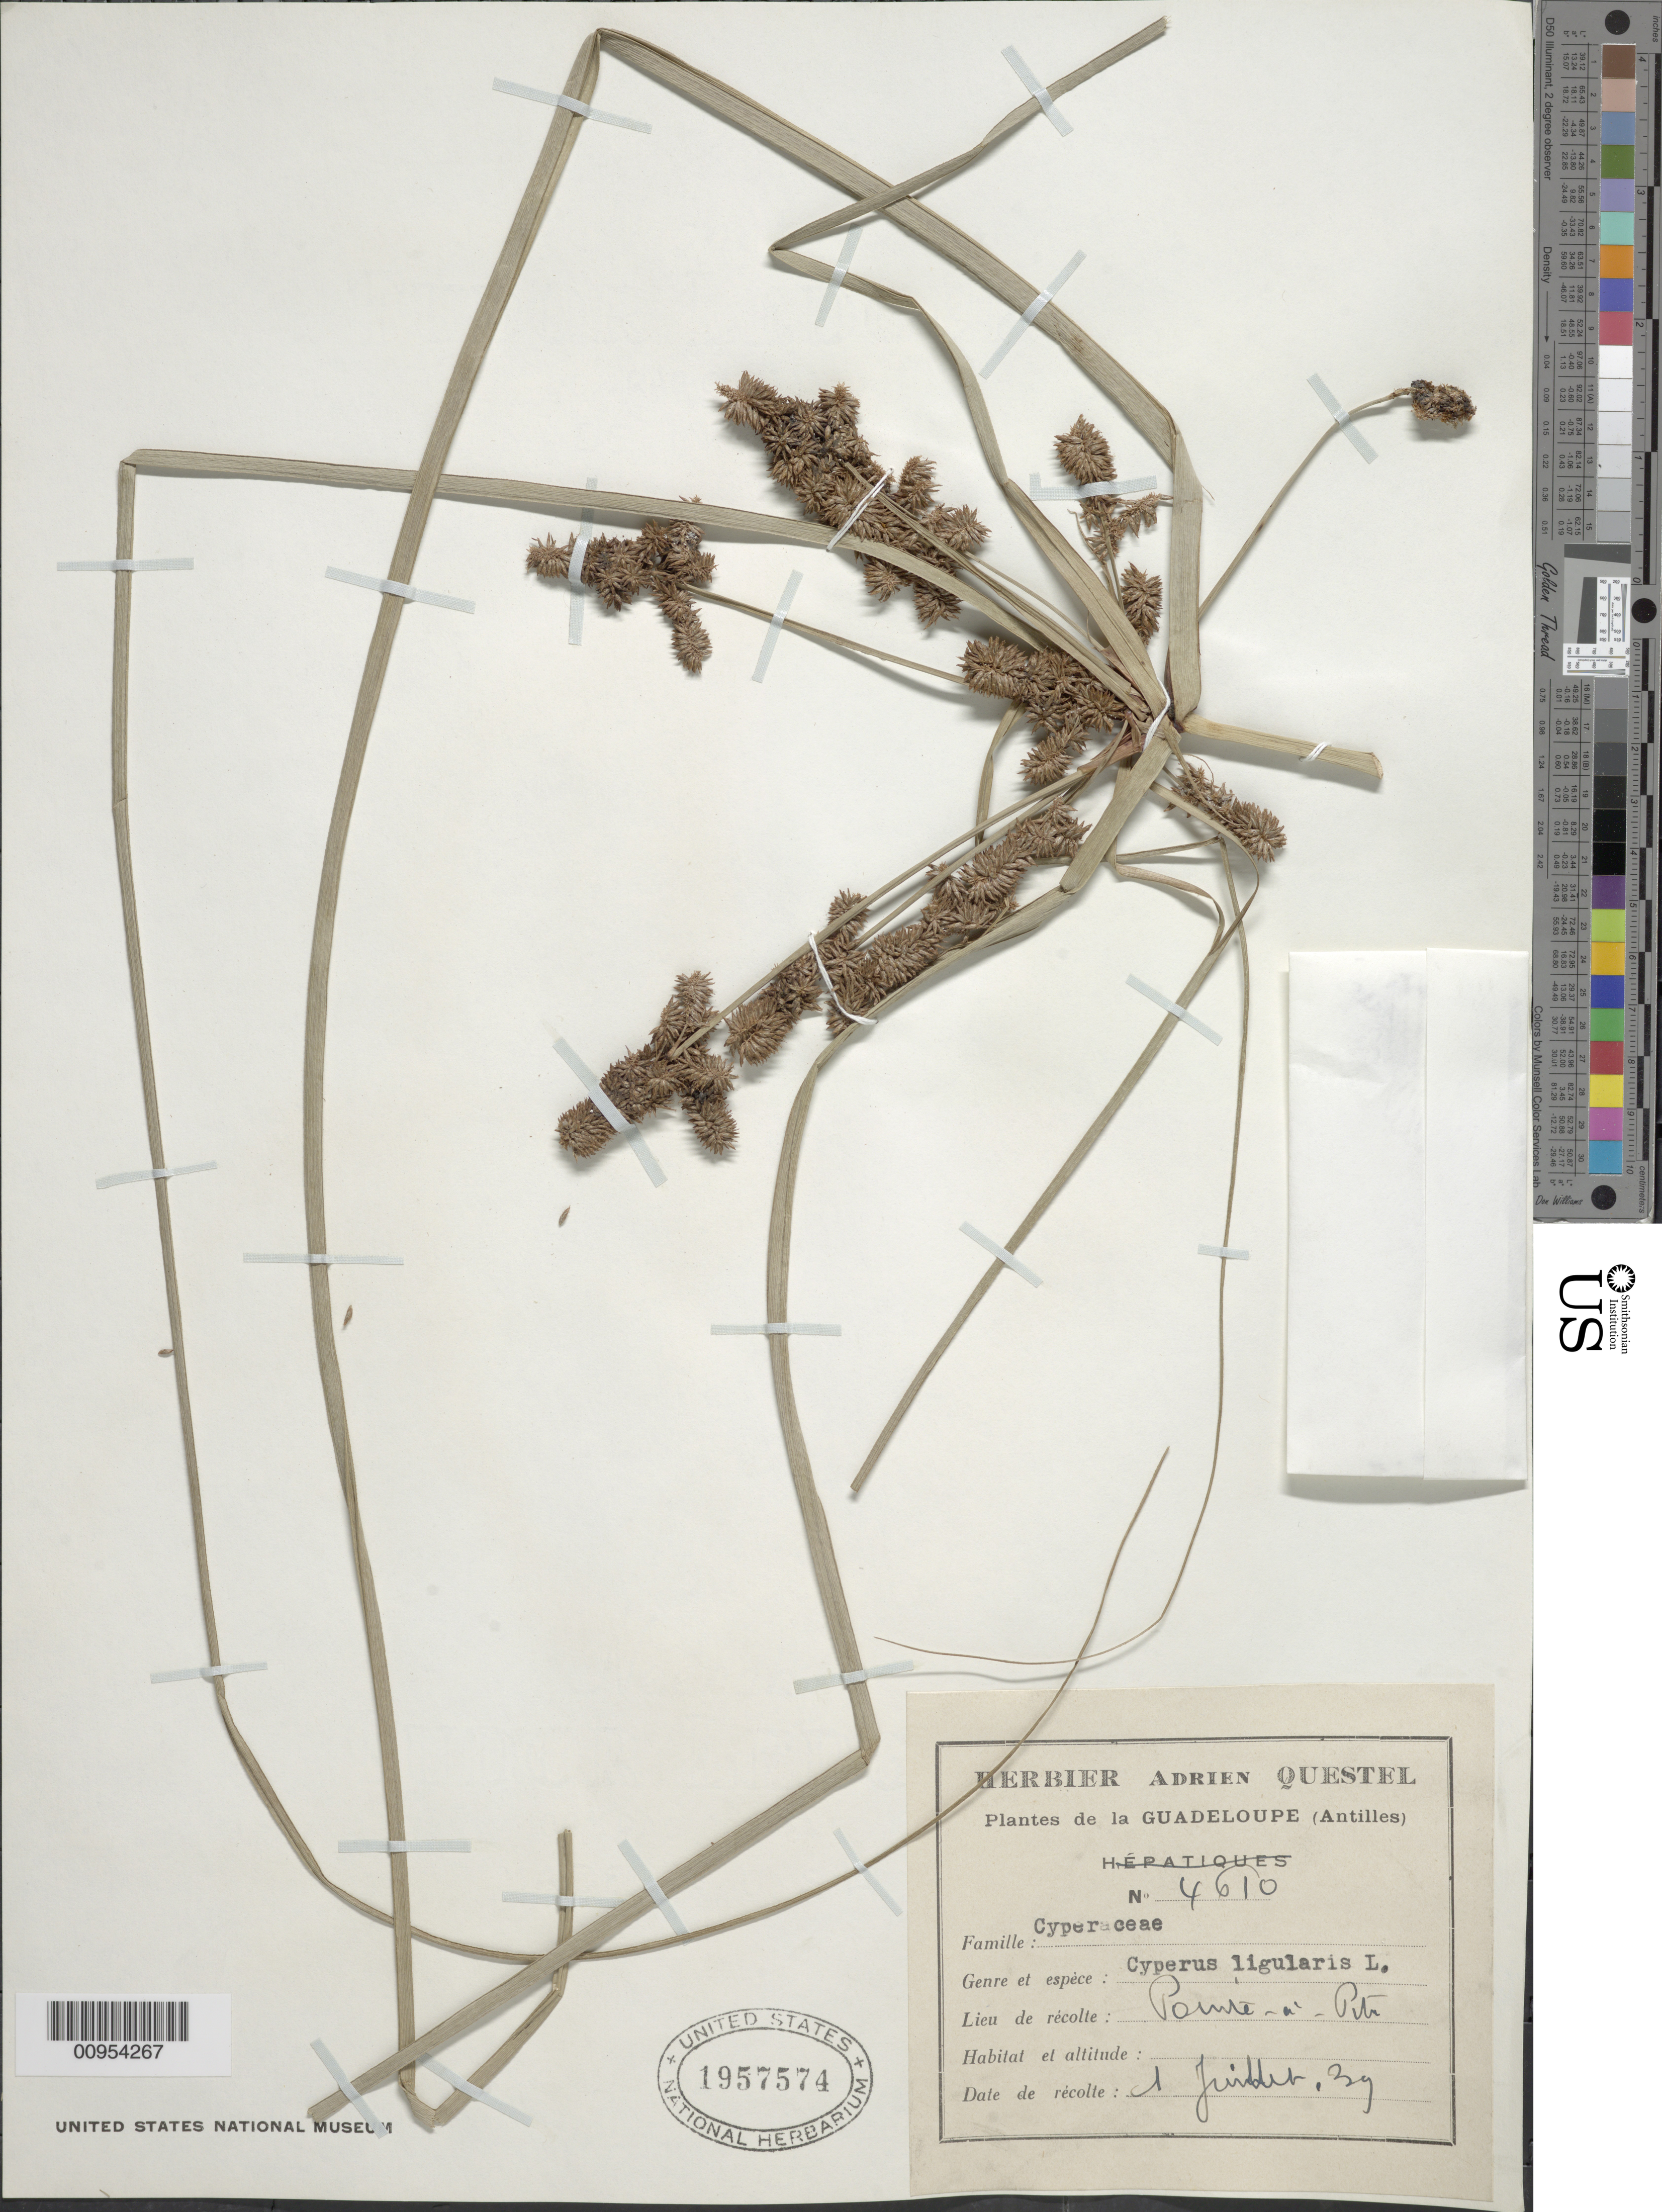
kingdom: Plantae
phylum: Tracheophyta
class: Liliopsida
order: Poales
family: Cyperaceae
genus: Cyperus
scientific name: Cyperus ligularis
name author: L.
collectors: A. Questel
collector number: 4610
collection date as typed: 01 Jul 1939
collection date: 1939-07-01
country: Guadeloupe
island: Grande Terre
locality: Pointe à Pitre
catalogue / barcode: US 1957574